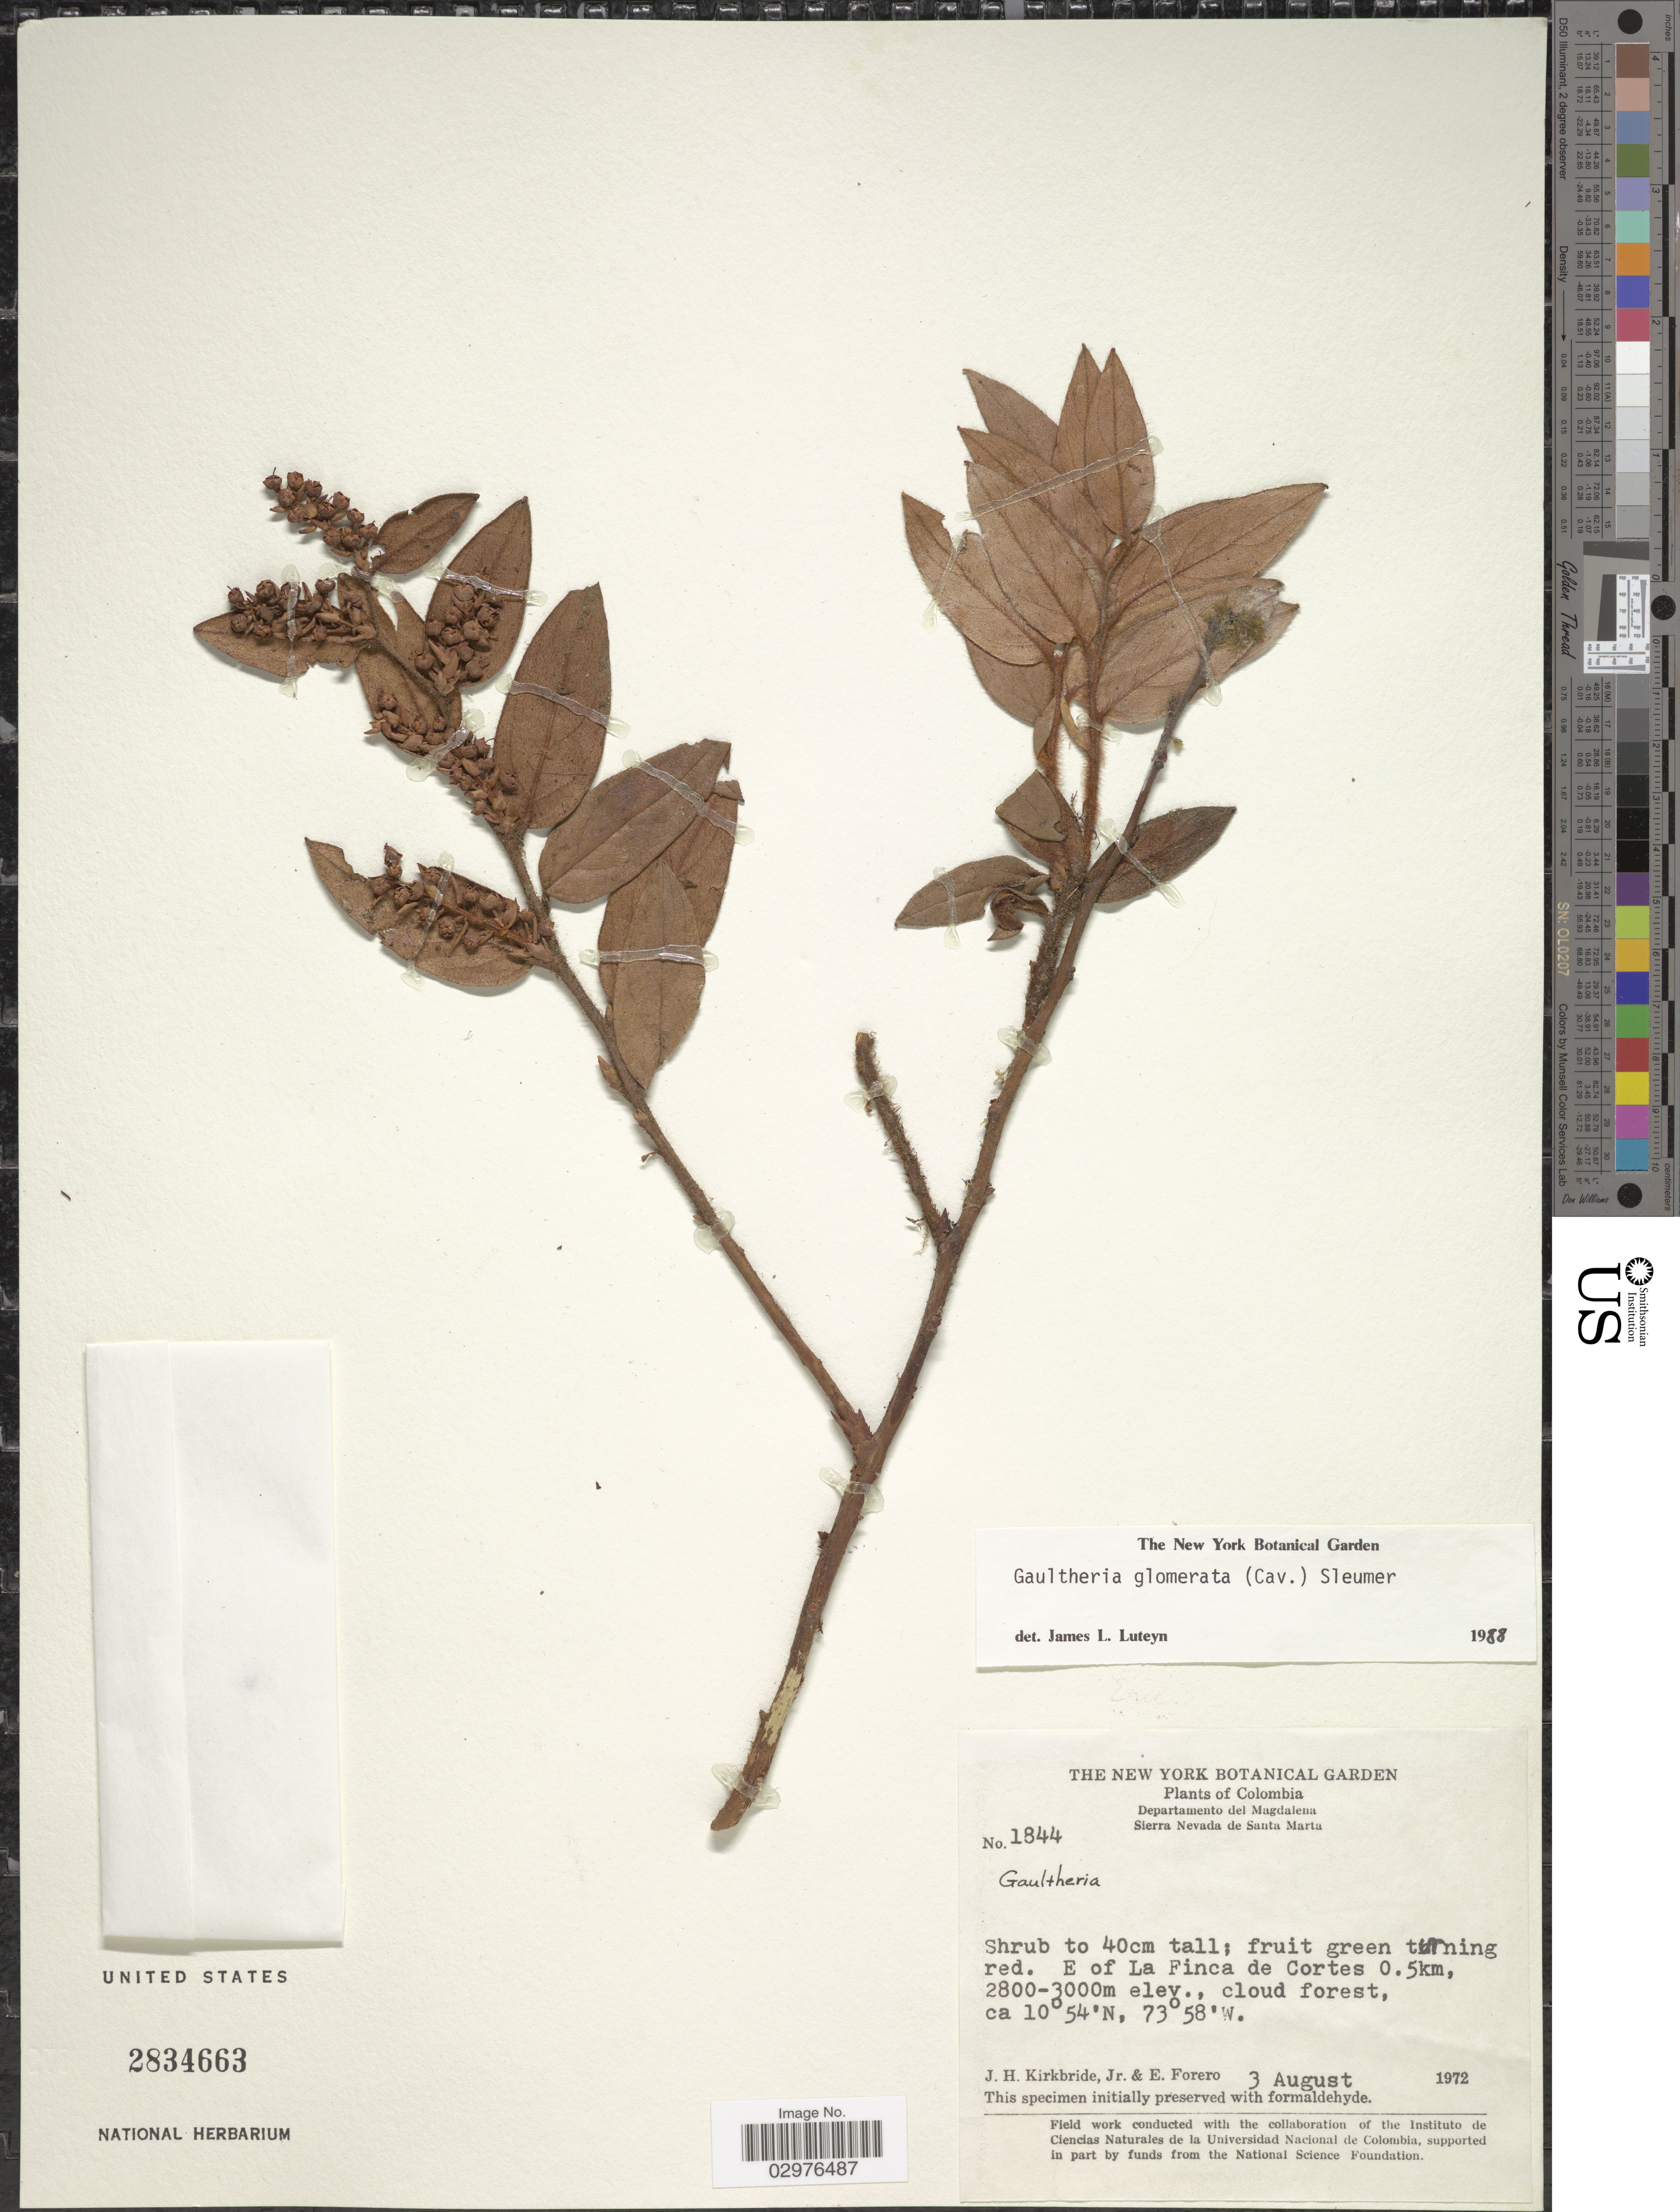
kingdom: Plantae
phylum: Tracheophyta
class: Magnoliopsida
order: Ericales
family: Ericaceae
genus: Gaultheria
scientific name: Gaultheria glomerata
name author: (Cav.) Sleumer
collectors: J. H. Kirkbride & E. Forero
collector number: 1844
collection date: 1972-08-03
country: Colombia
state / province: Magdalena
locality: Departamento del Magdalena. Sierra Nevada de Santa Marta. E of La Finca de Cortes 0.5 km.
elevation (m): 2800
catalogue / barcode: US 2834663